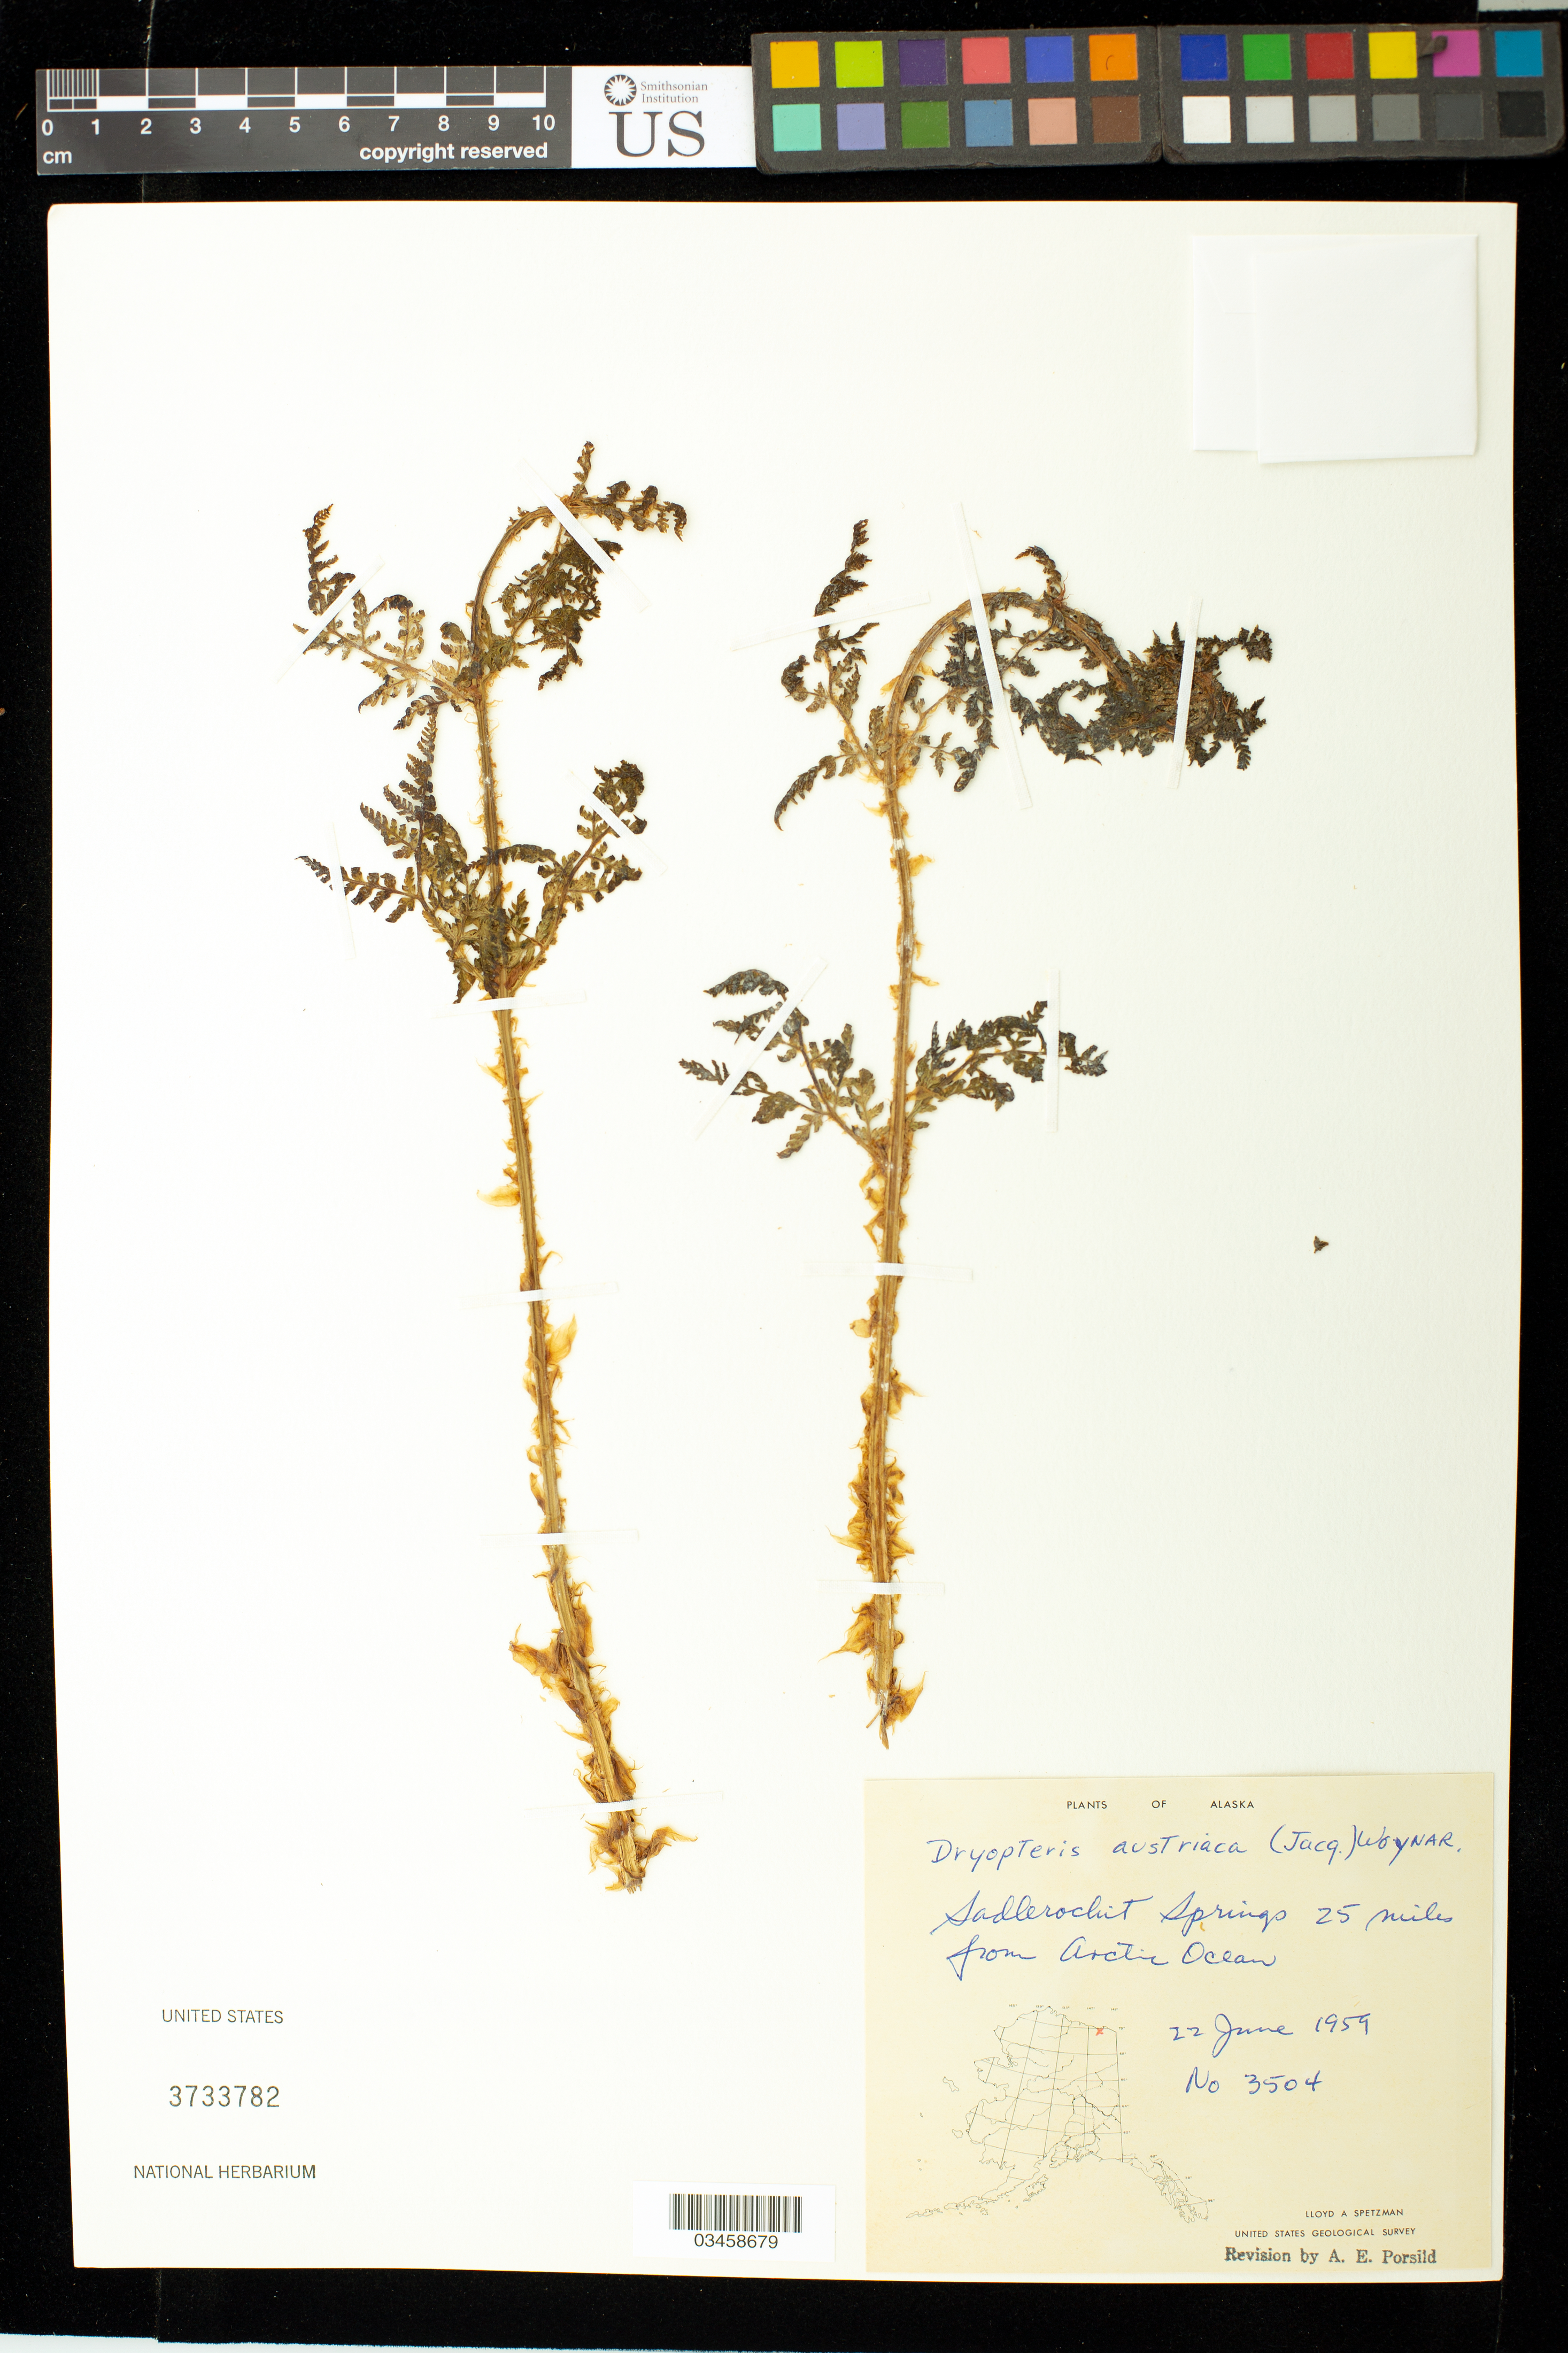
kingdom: Plantae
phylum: Tracheophyta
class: Polypodiopsida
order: Polypodiales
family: Dryopteridaceae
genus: Dryopteris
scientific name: Dryopteris austriaca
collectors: L. Spetzman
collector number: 3504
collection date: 1959-06-22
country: United States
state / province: Alaska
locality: Sadlerochit Springs 25 mi. from Arctic Ocean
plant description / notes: OR # 231032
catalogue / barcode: US 3733782